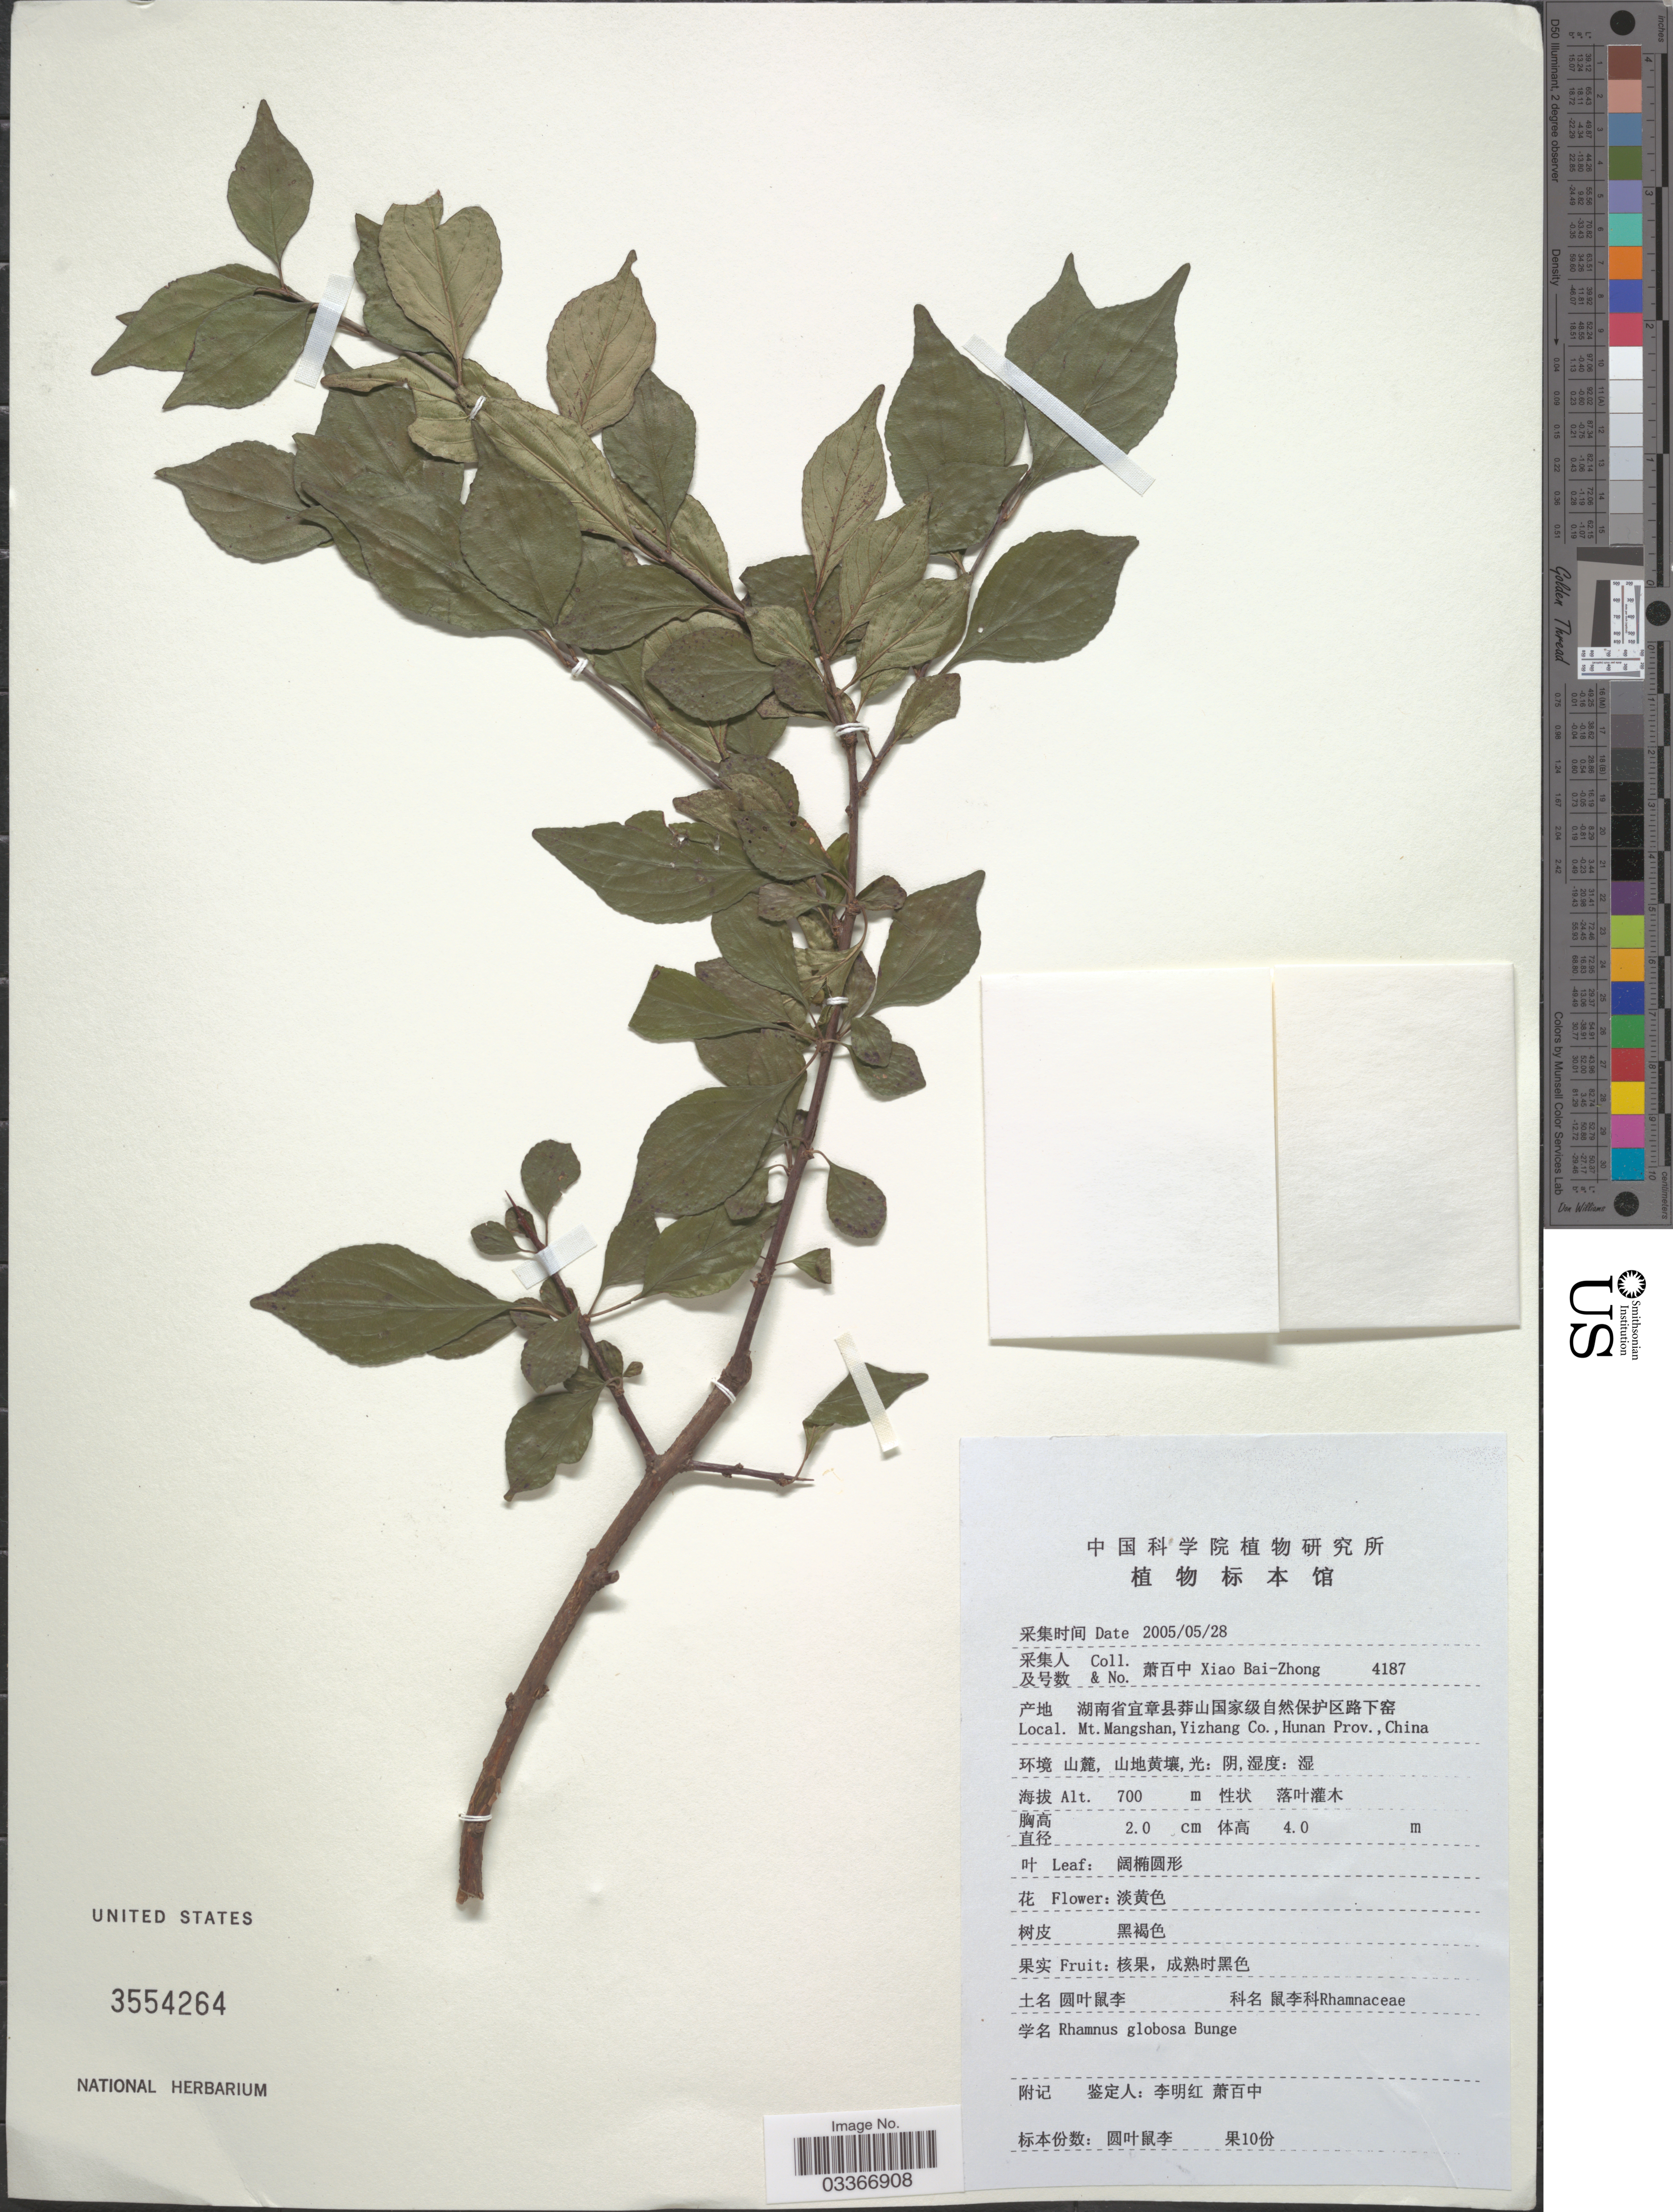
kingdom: Plantae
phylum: Tracheophyta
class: Magnoliopsida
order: Rosales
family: Rhamnaceae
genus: Rhamnus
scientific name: Rhamnus globosa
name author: Bunge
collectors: B. Z. Xiao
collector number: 4187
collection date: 2005-05-28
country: China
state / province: Hunan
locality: Mt. Mangshan, Yizhang Co.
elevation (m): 700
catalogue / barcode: US 3554264